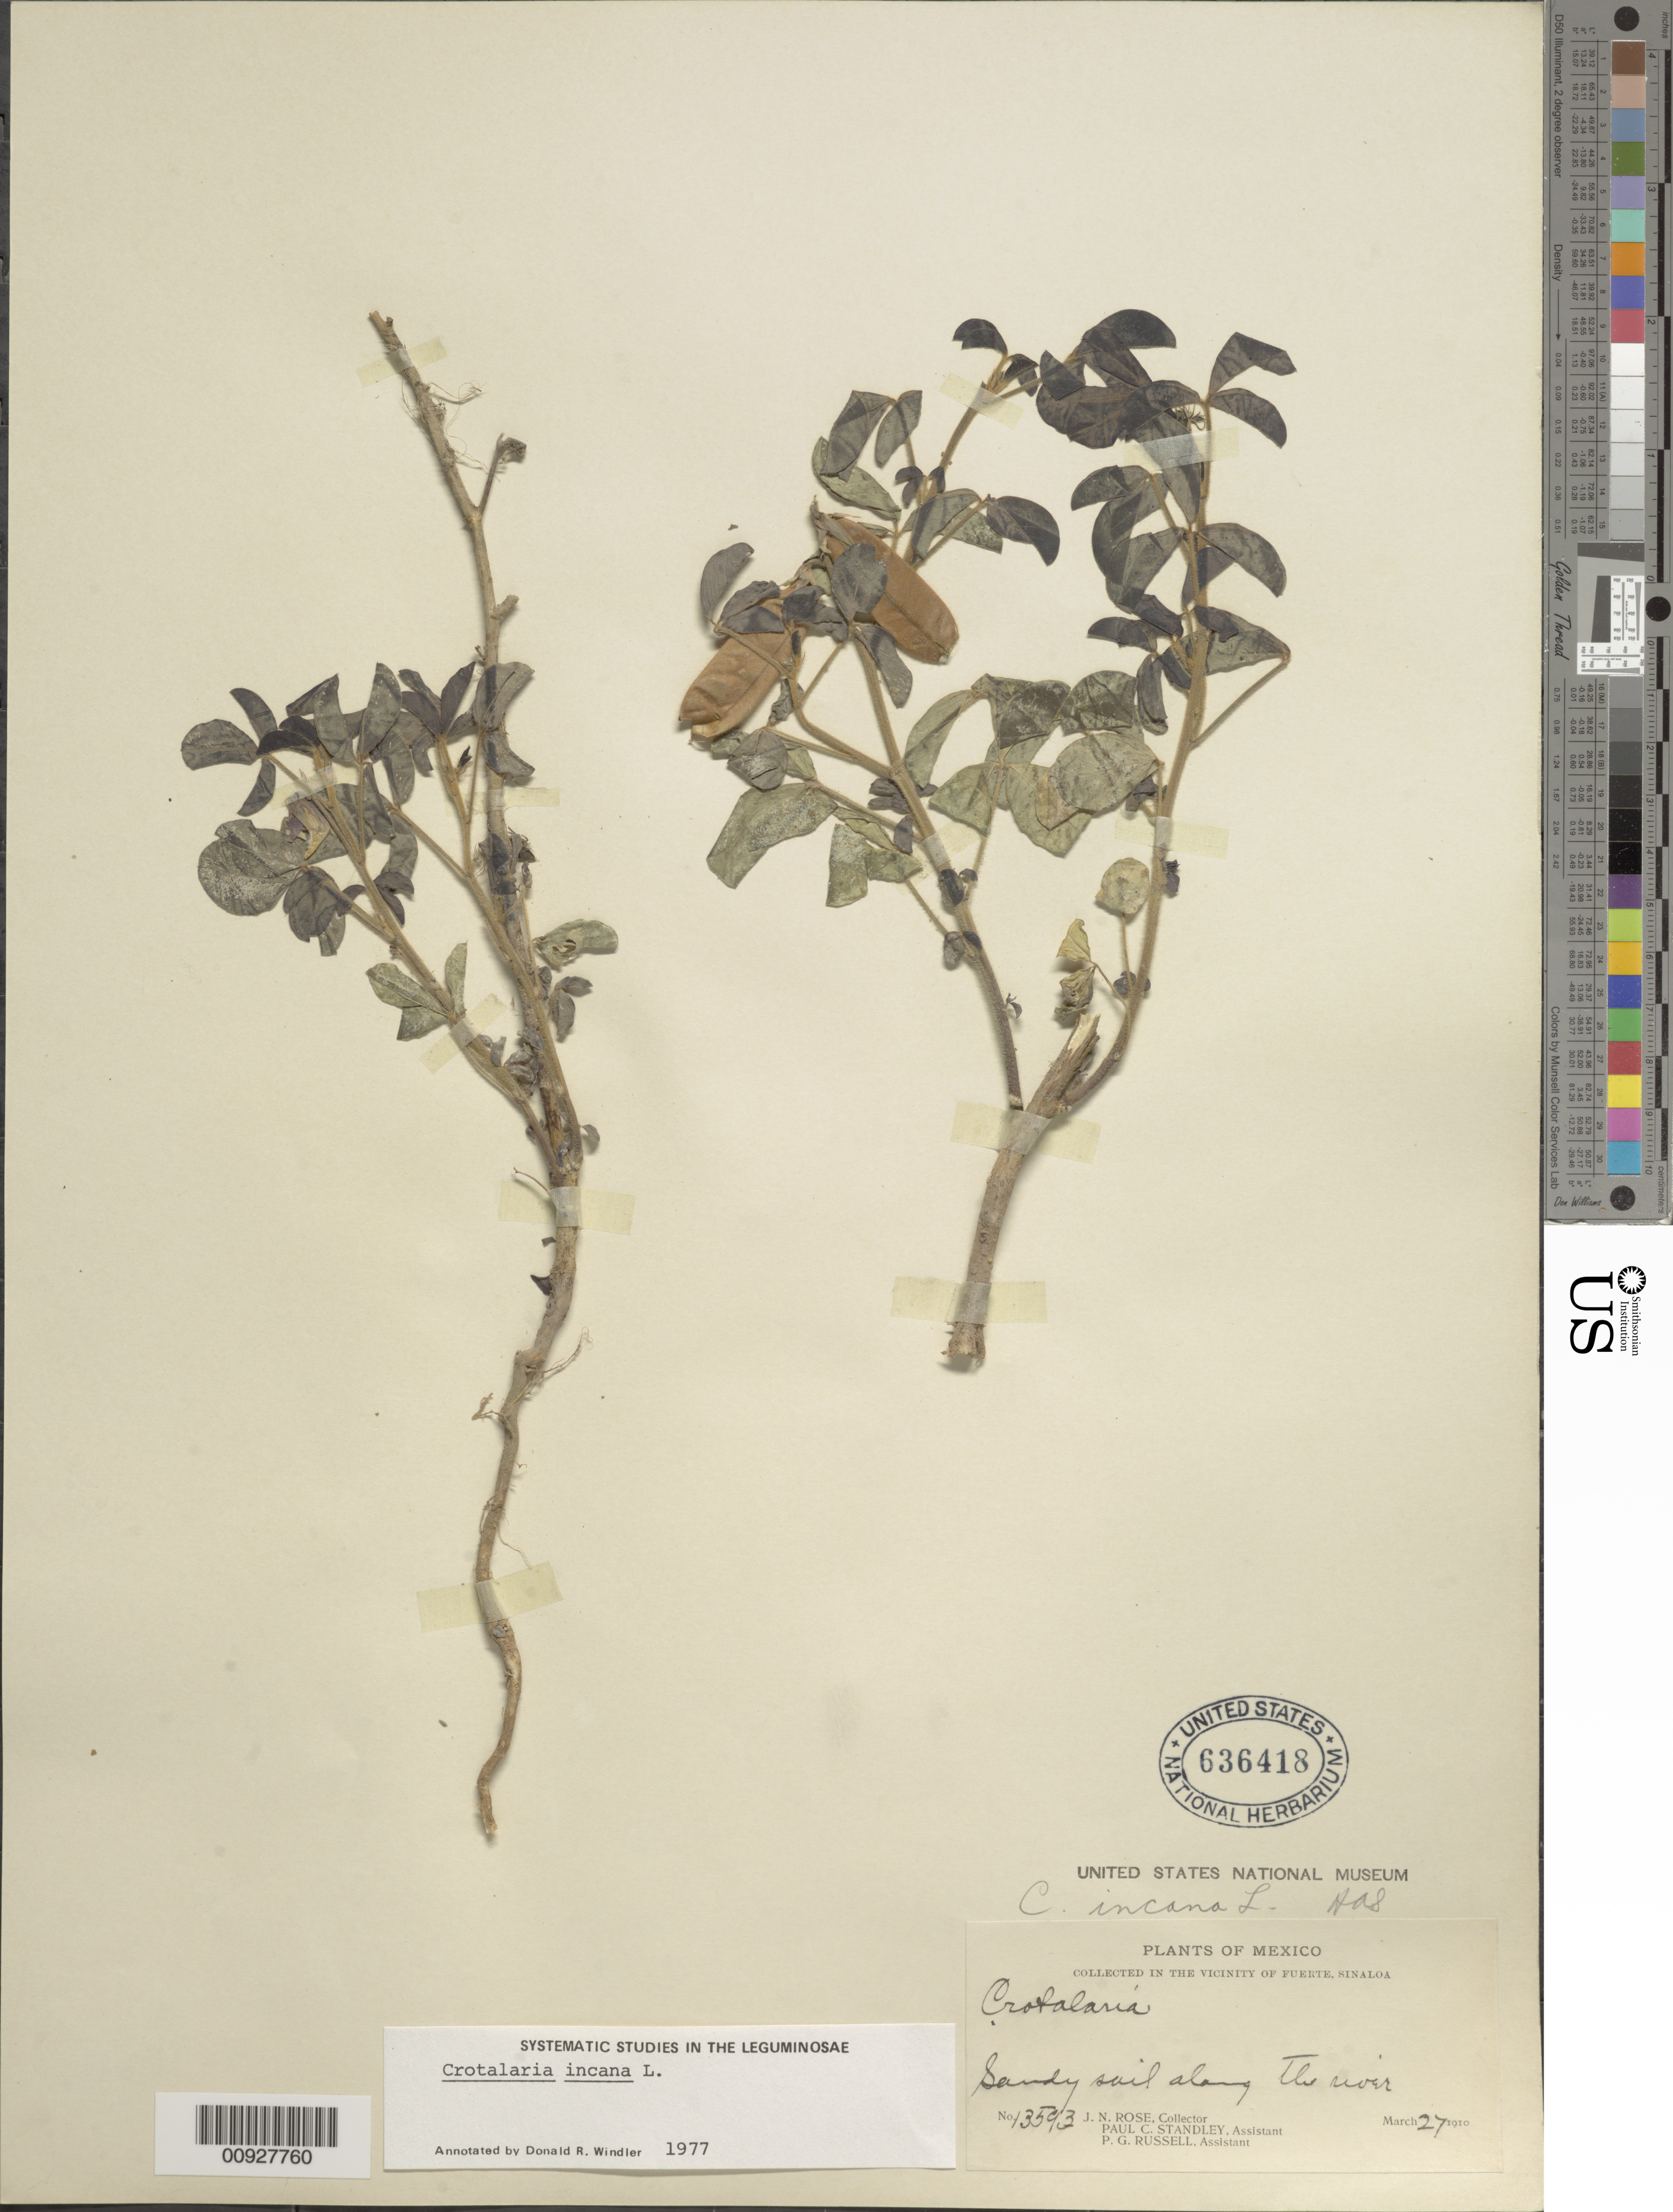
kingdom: Plantae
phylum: Tracheophyta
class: Magnoliopsida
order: Fabales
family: Fabaceae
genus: Crotalaria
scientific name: Crotalaria incana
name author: L.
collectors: J. N. Rose, P. C. Standley & P. G. Russell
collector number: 13593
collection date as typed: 27 Mar 1910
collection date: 1910-03-27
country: Mexico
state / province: Sinaloa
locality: In the vicinity of Fuerte, State of Sinaloa.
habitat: Sandy soil along the river.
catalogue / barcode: US 636418